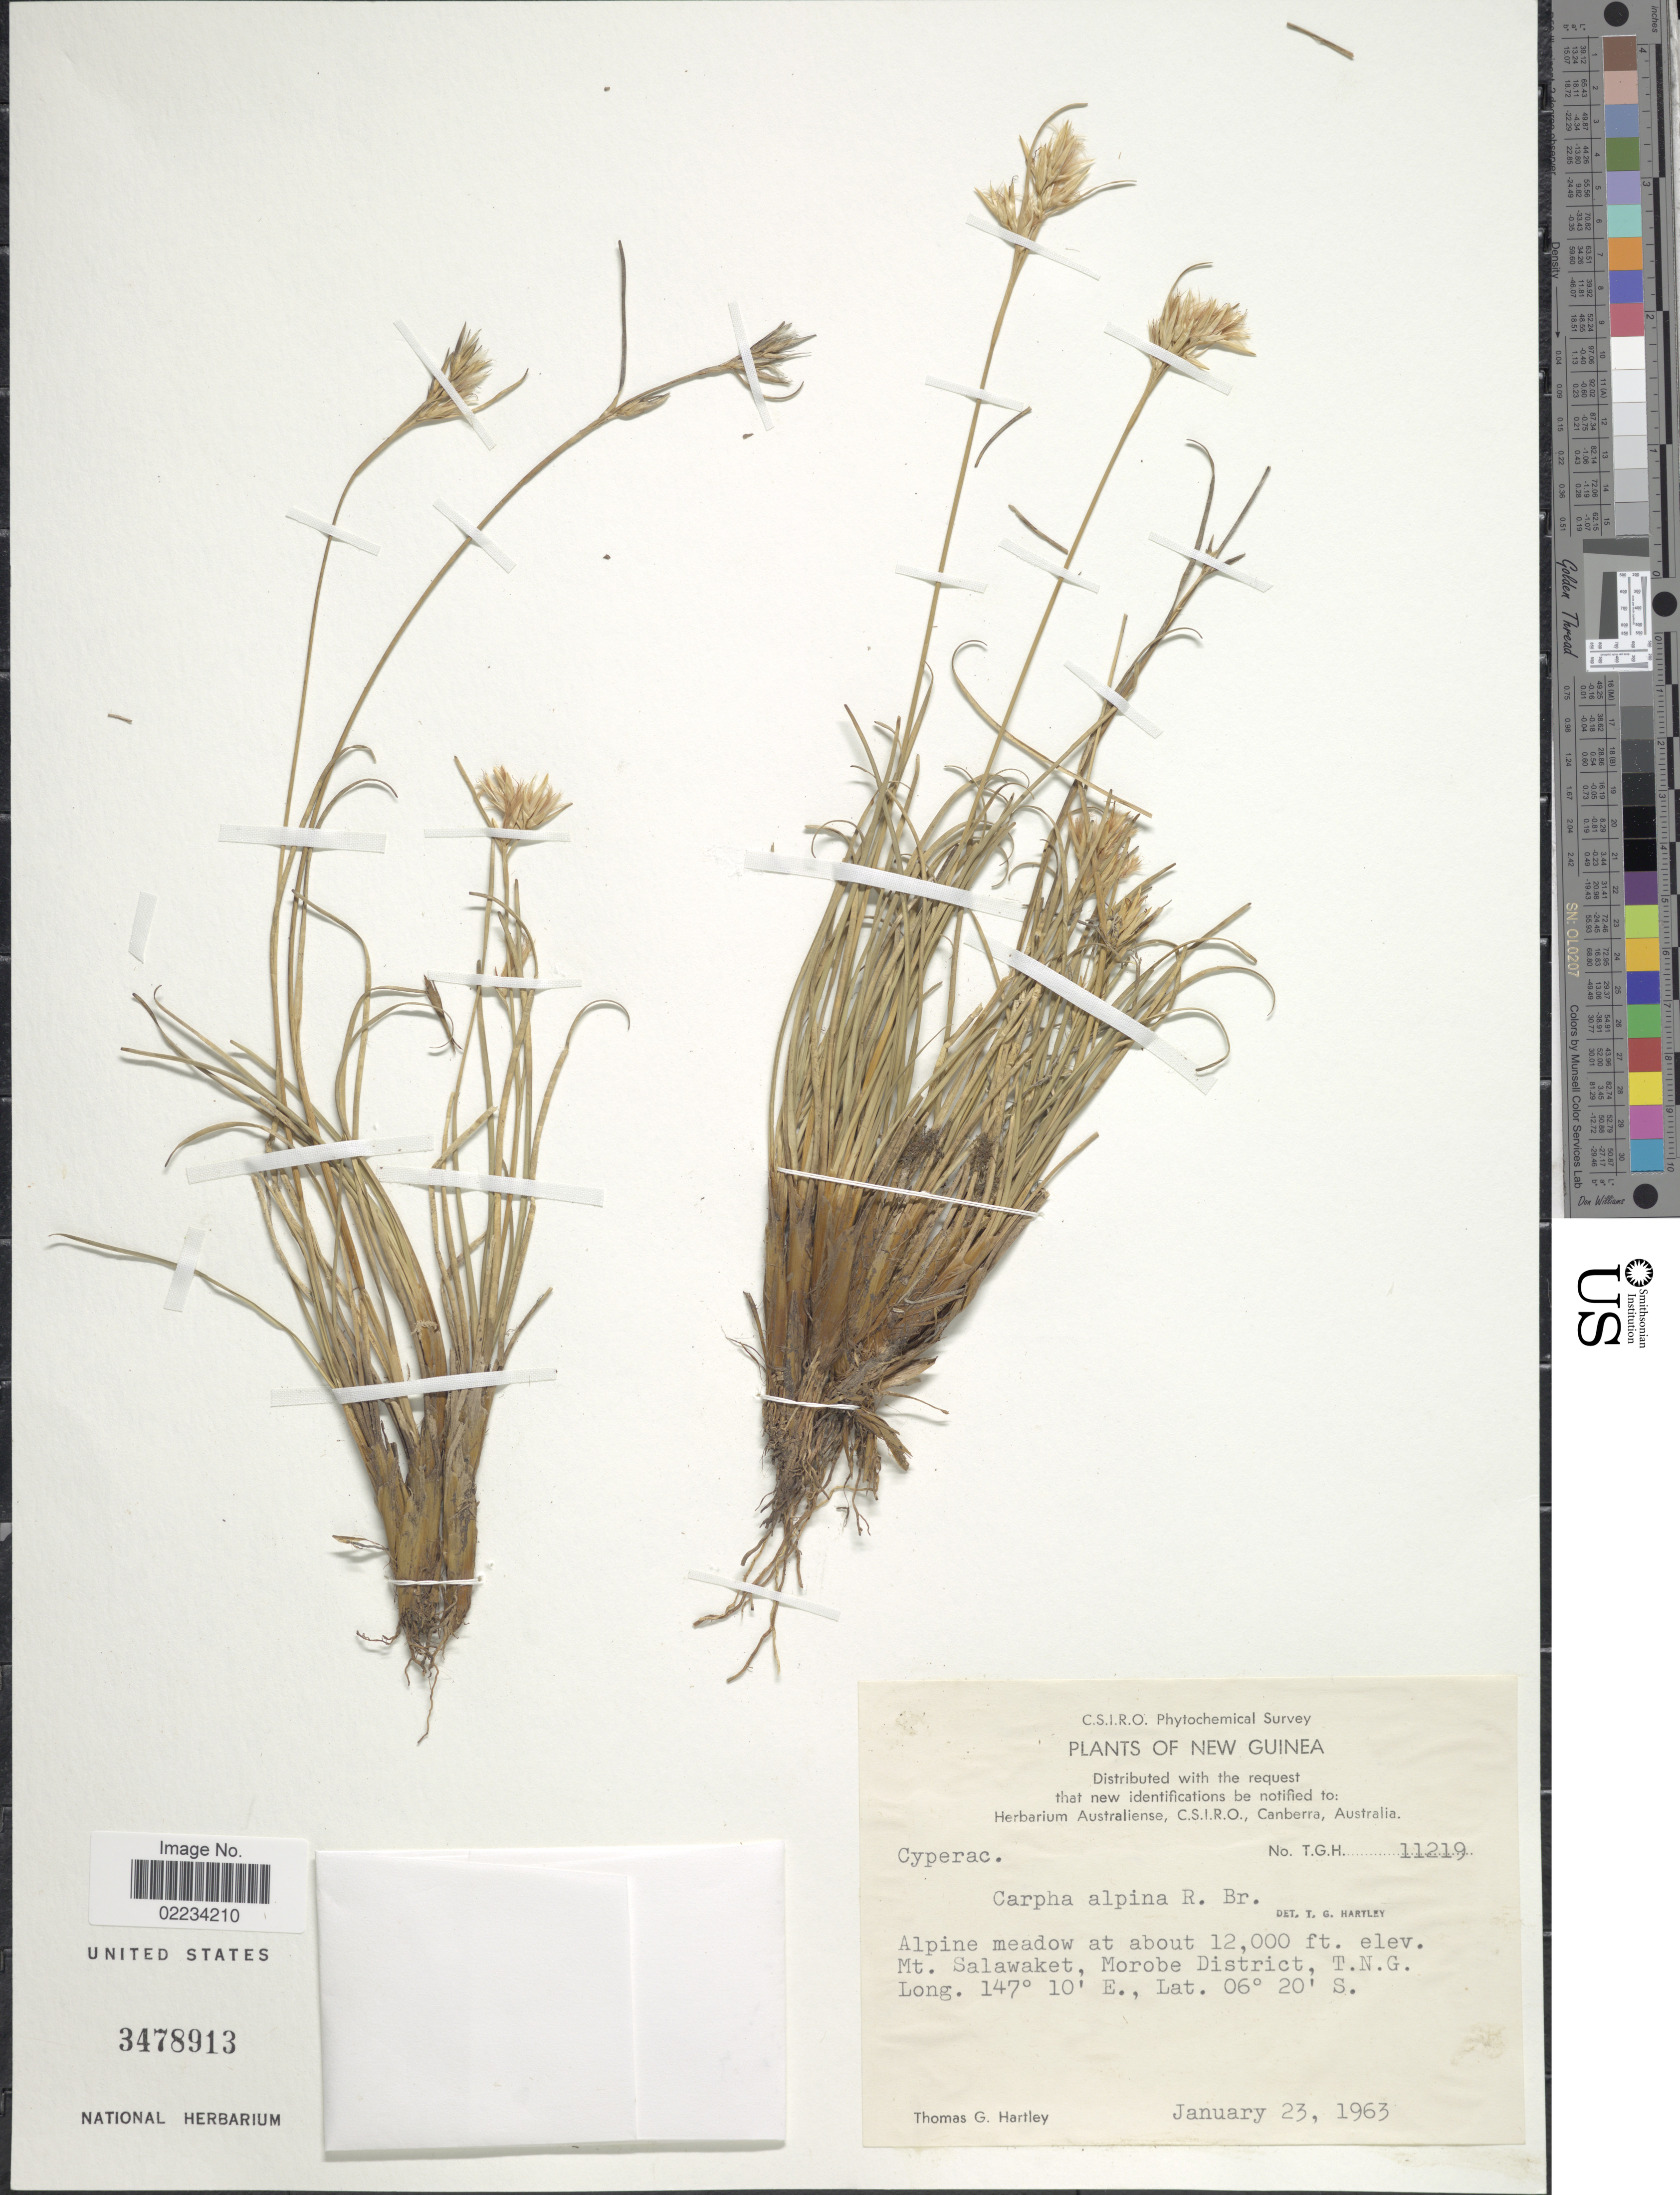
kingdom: Plantae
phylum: Tracheophyta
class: Liliopsida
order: Poales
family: Cyperaceae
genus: Carpha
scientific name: Carpha alpina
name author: R. Br.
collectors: T. G. Hartley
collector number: T.G.H. 11219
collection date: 1963-01-23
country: Papua New Guinea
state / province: Morobe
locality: New Guinea, Alpine meadow, Mt Salawaket, Morobe District, T. N. G.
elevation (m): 3658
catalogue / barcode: US 3478913